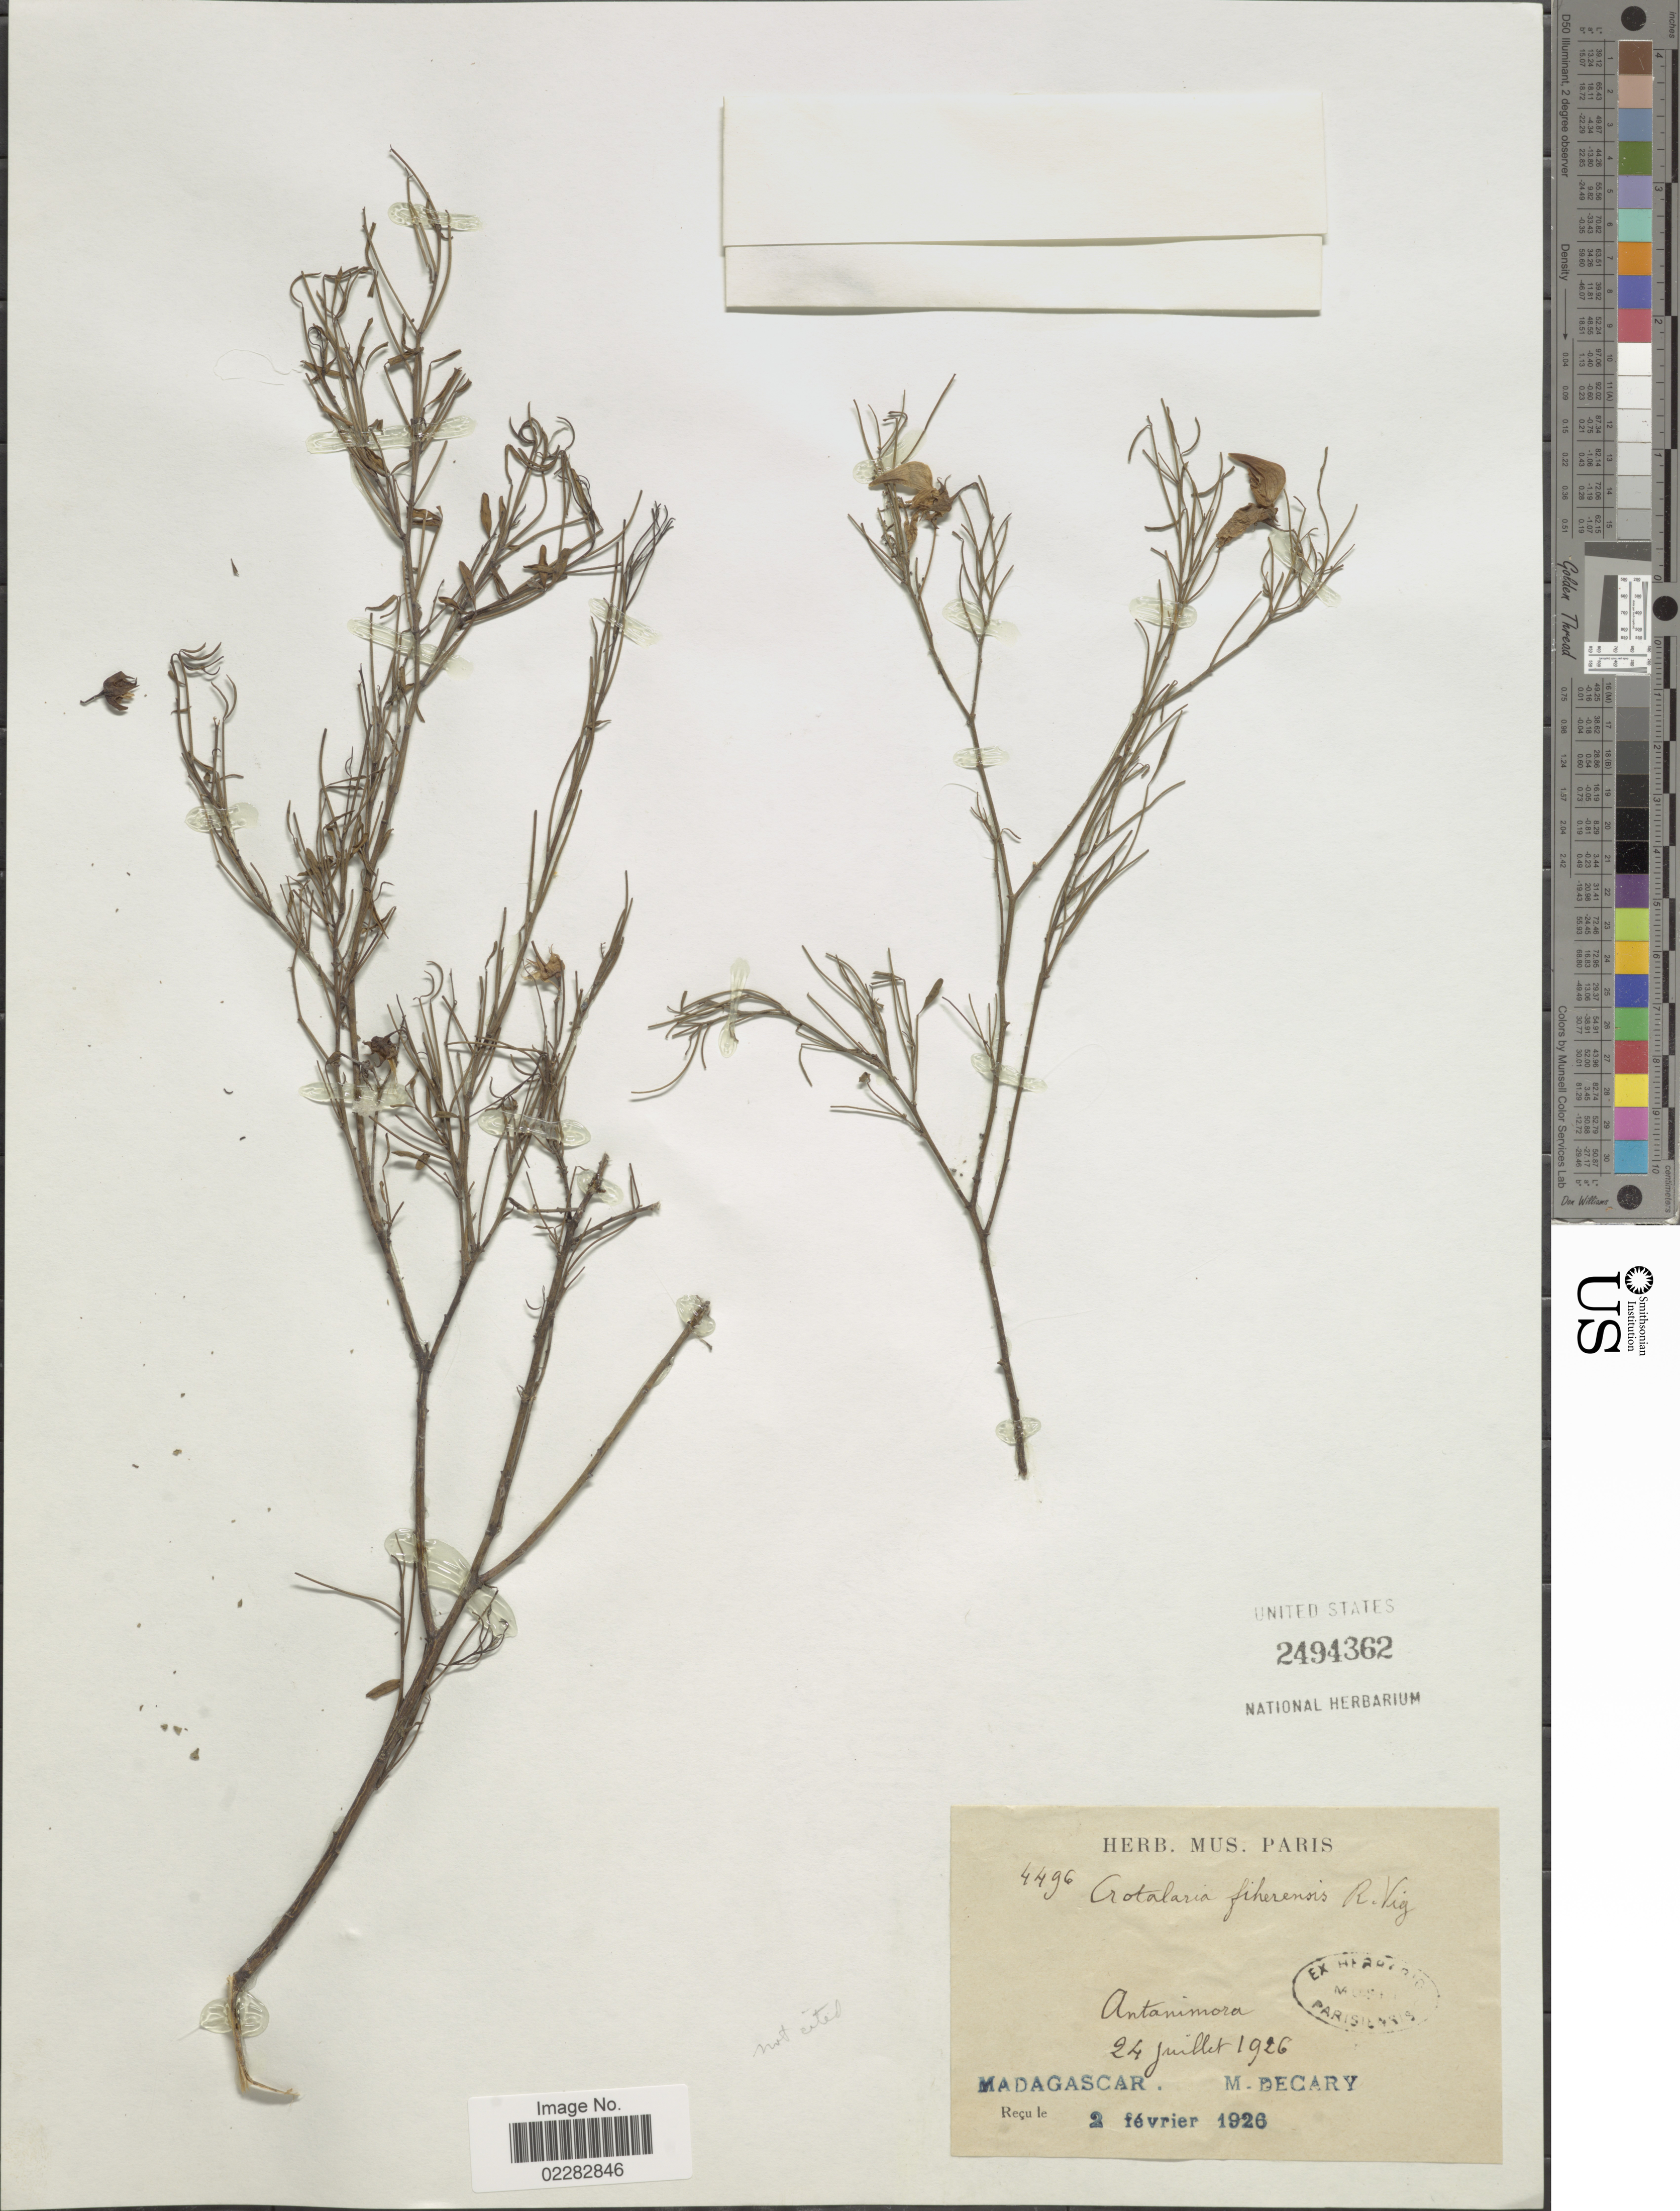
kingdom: Plantae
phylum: Tracheophyta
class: Magnoliopsida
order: Fabales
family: Fabaceae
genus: Crotalaria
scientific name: Crotalaria fiherenensis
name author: R. Vig.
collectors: R. Decary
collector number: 4496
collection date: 1926-07-24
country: Madagascar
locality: Antanimora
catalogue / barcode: US 2494362